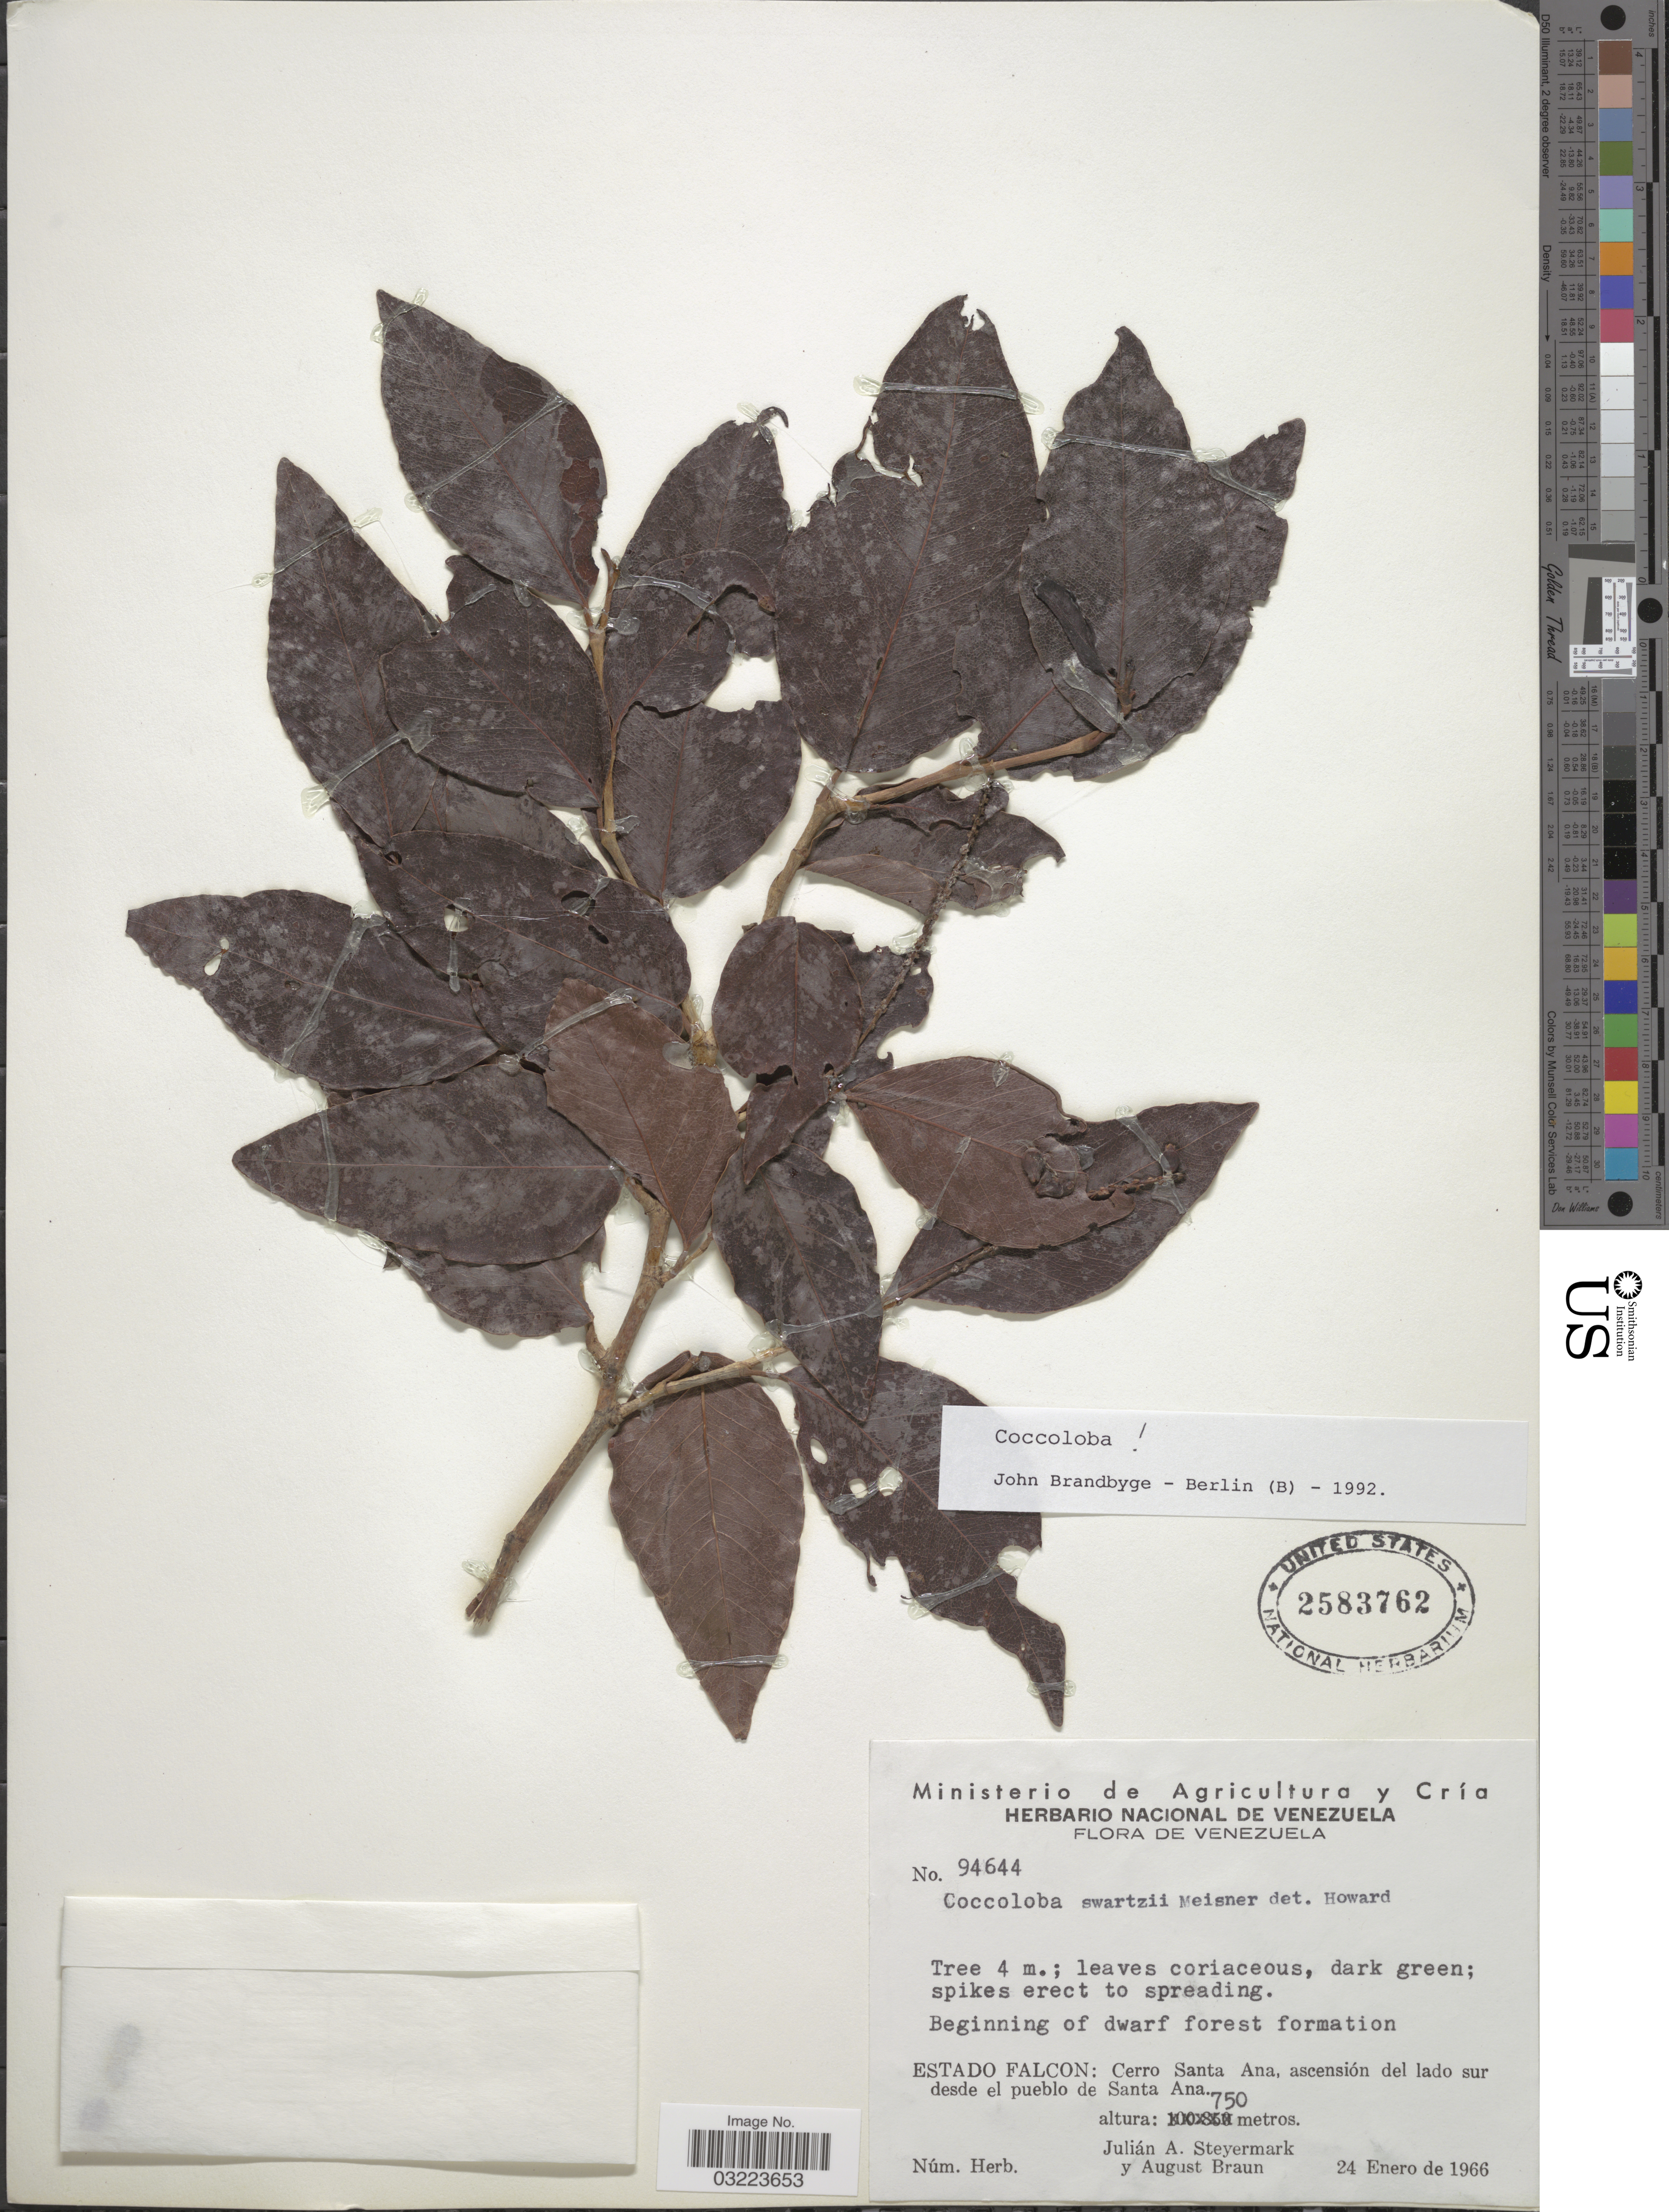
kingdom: Plantae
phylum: Tracheophyta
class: Magnoliopsida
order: Caryophyllales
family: Polygonaceae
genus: Coccoloba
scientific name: Coccoloba swartzii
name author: Meisn.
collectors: J. Steyermark & A. Braun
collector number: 94644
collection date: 1966-01-24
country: Venezuela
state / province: Falcón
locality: Cerro Santa Ana, ascensión del lado sur desde el pueblo de Santa Ana.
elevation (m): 750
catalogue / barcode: US 2583762